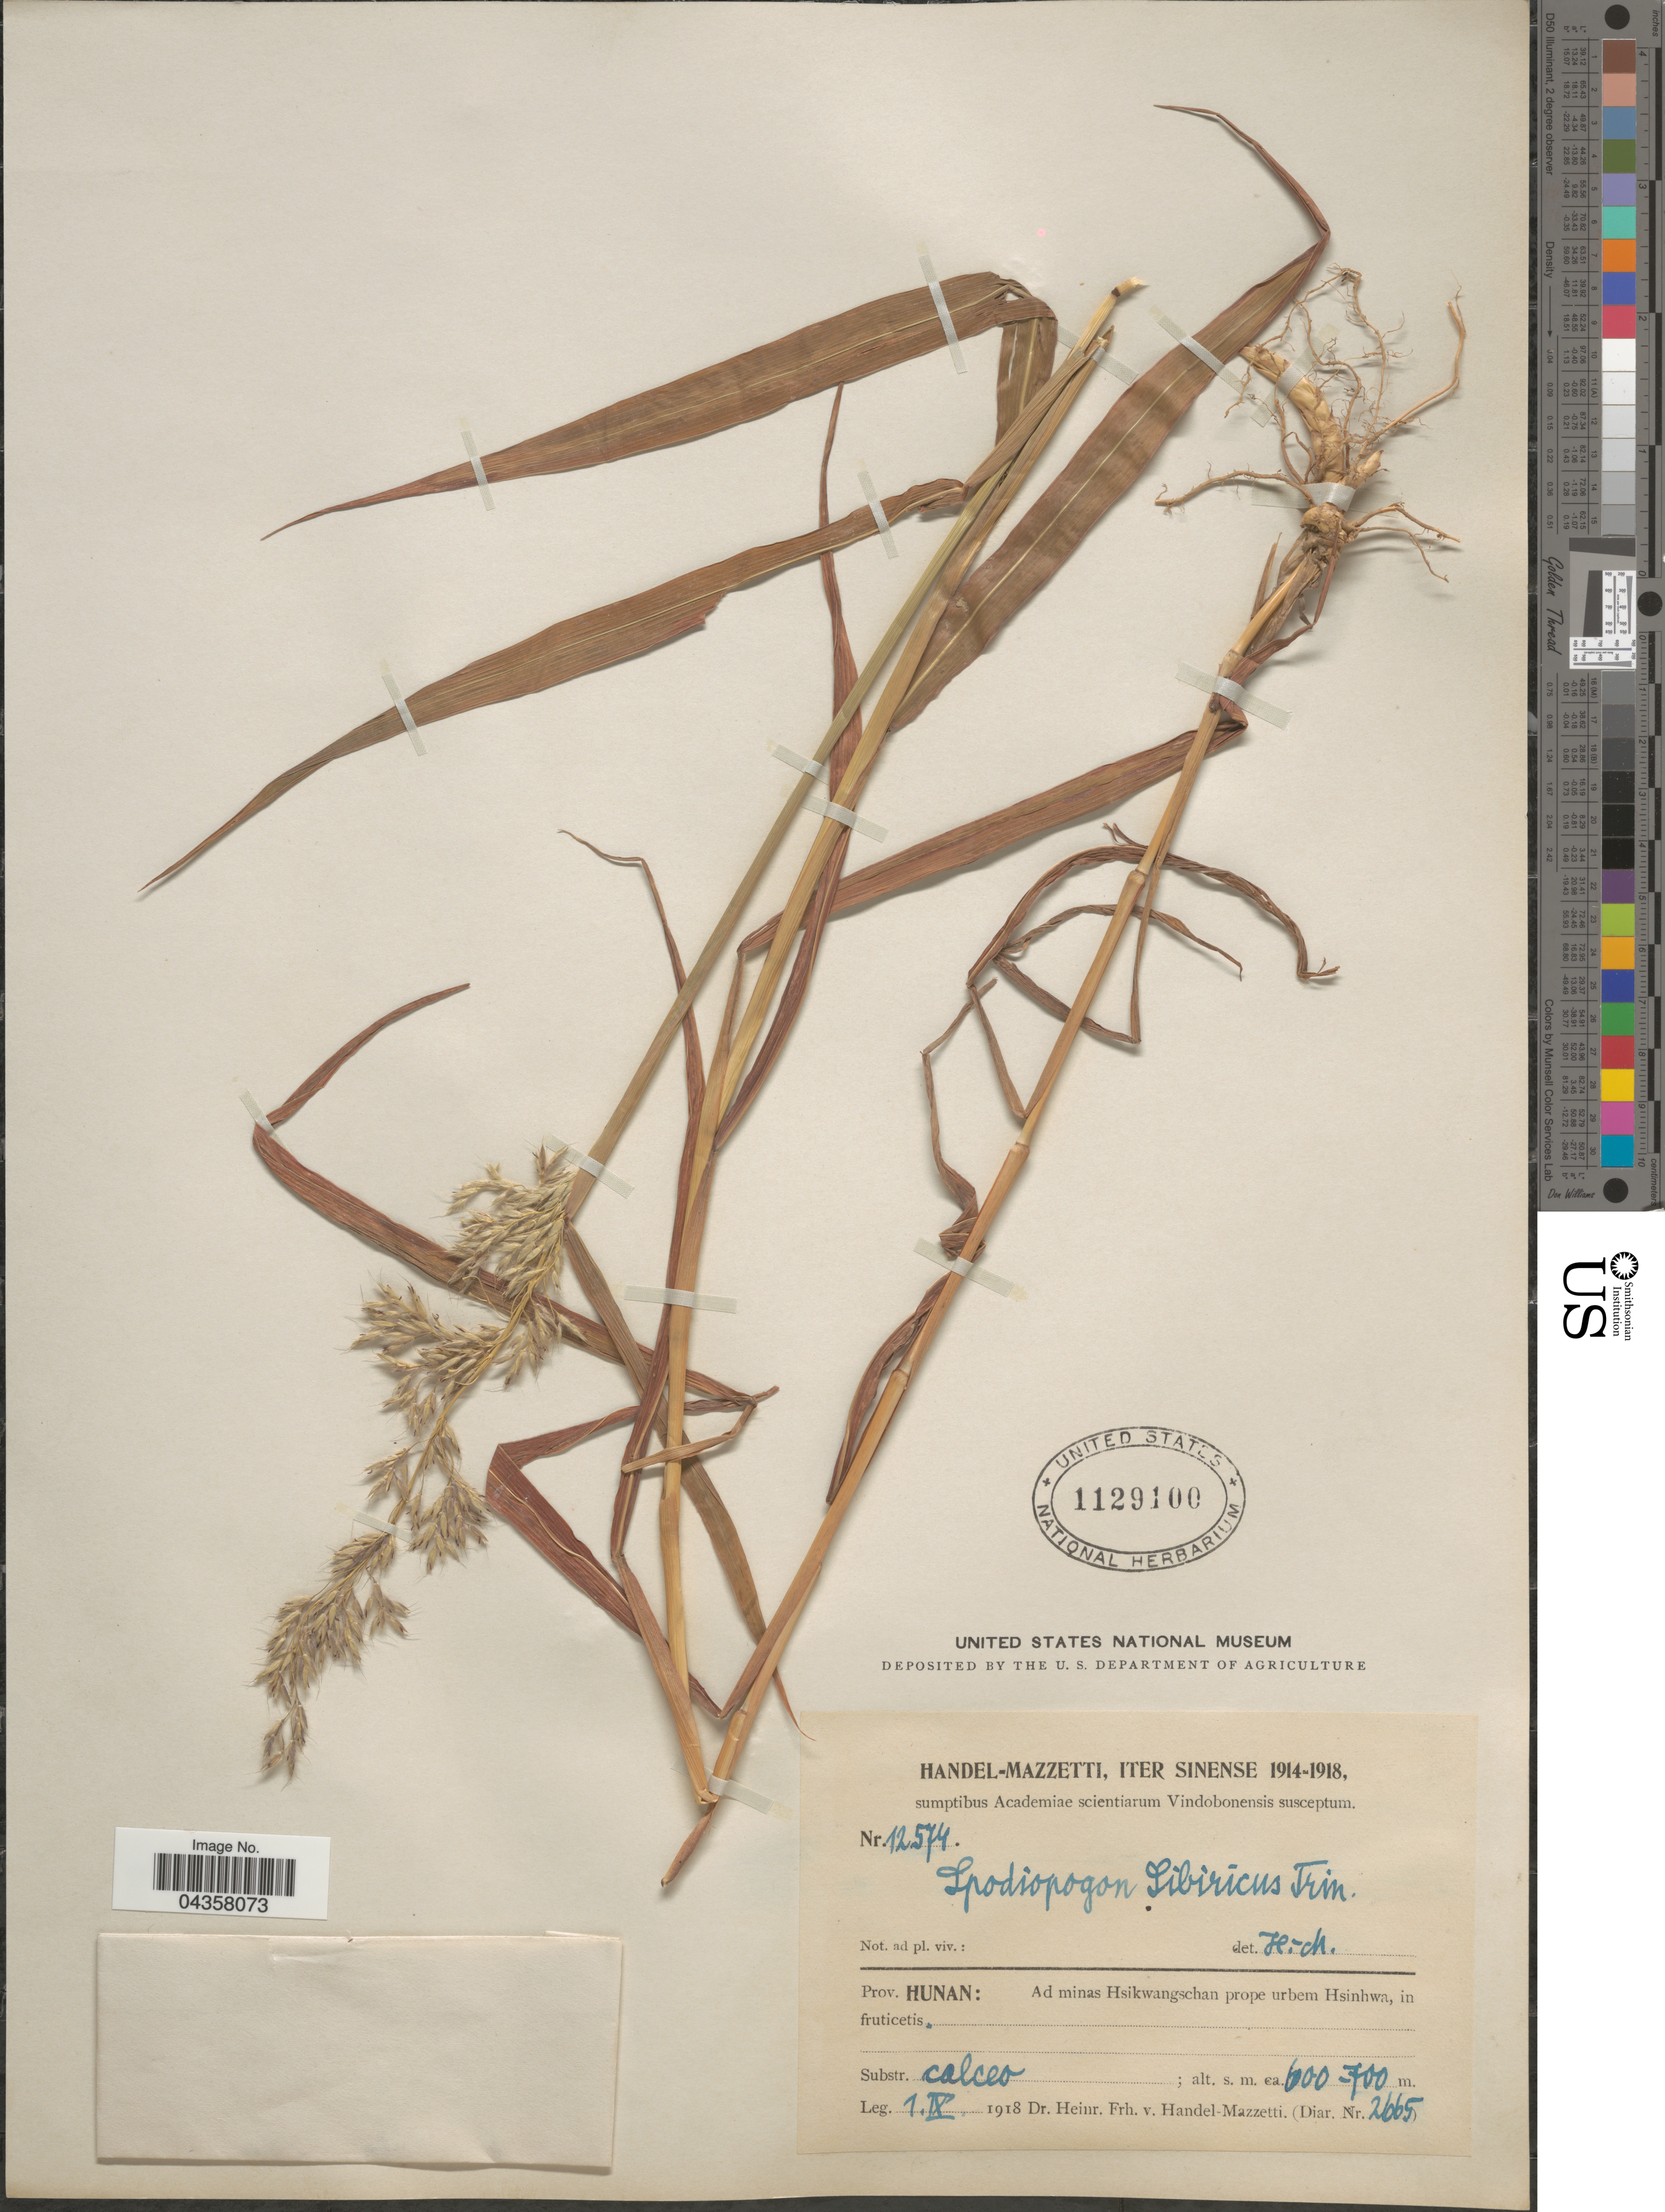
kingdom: Plantae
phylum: Tracheophyta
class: Liliopsida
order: Poales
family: Poaceae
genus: Spodiopogon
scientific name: Spodiopogon sibiricus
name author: Trin.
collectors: H. Handel-Mazzetti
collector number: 12574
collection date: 1918-09-01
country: China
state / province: Hunan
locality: Iter Sinense 1914-1918. Ad minas Hsikwangschan prope urbem Hsinhwa.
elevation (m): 600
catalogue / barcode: US 1129100